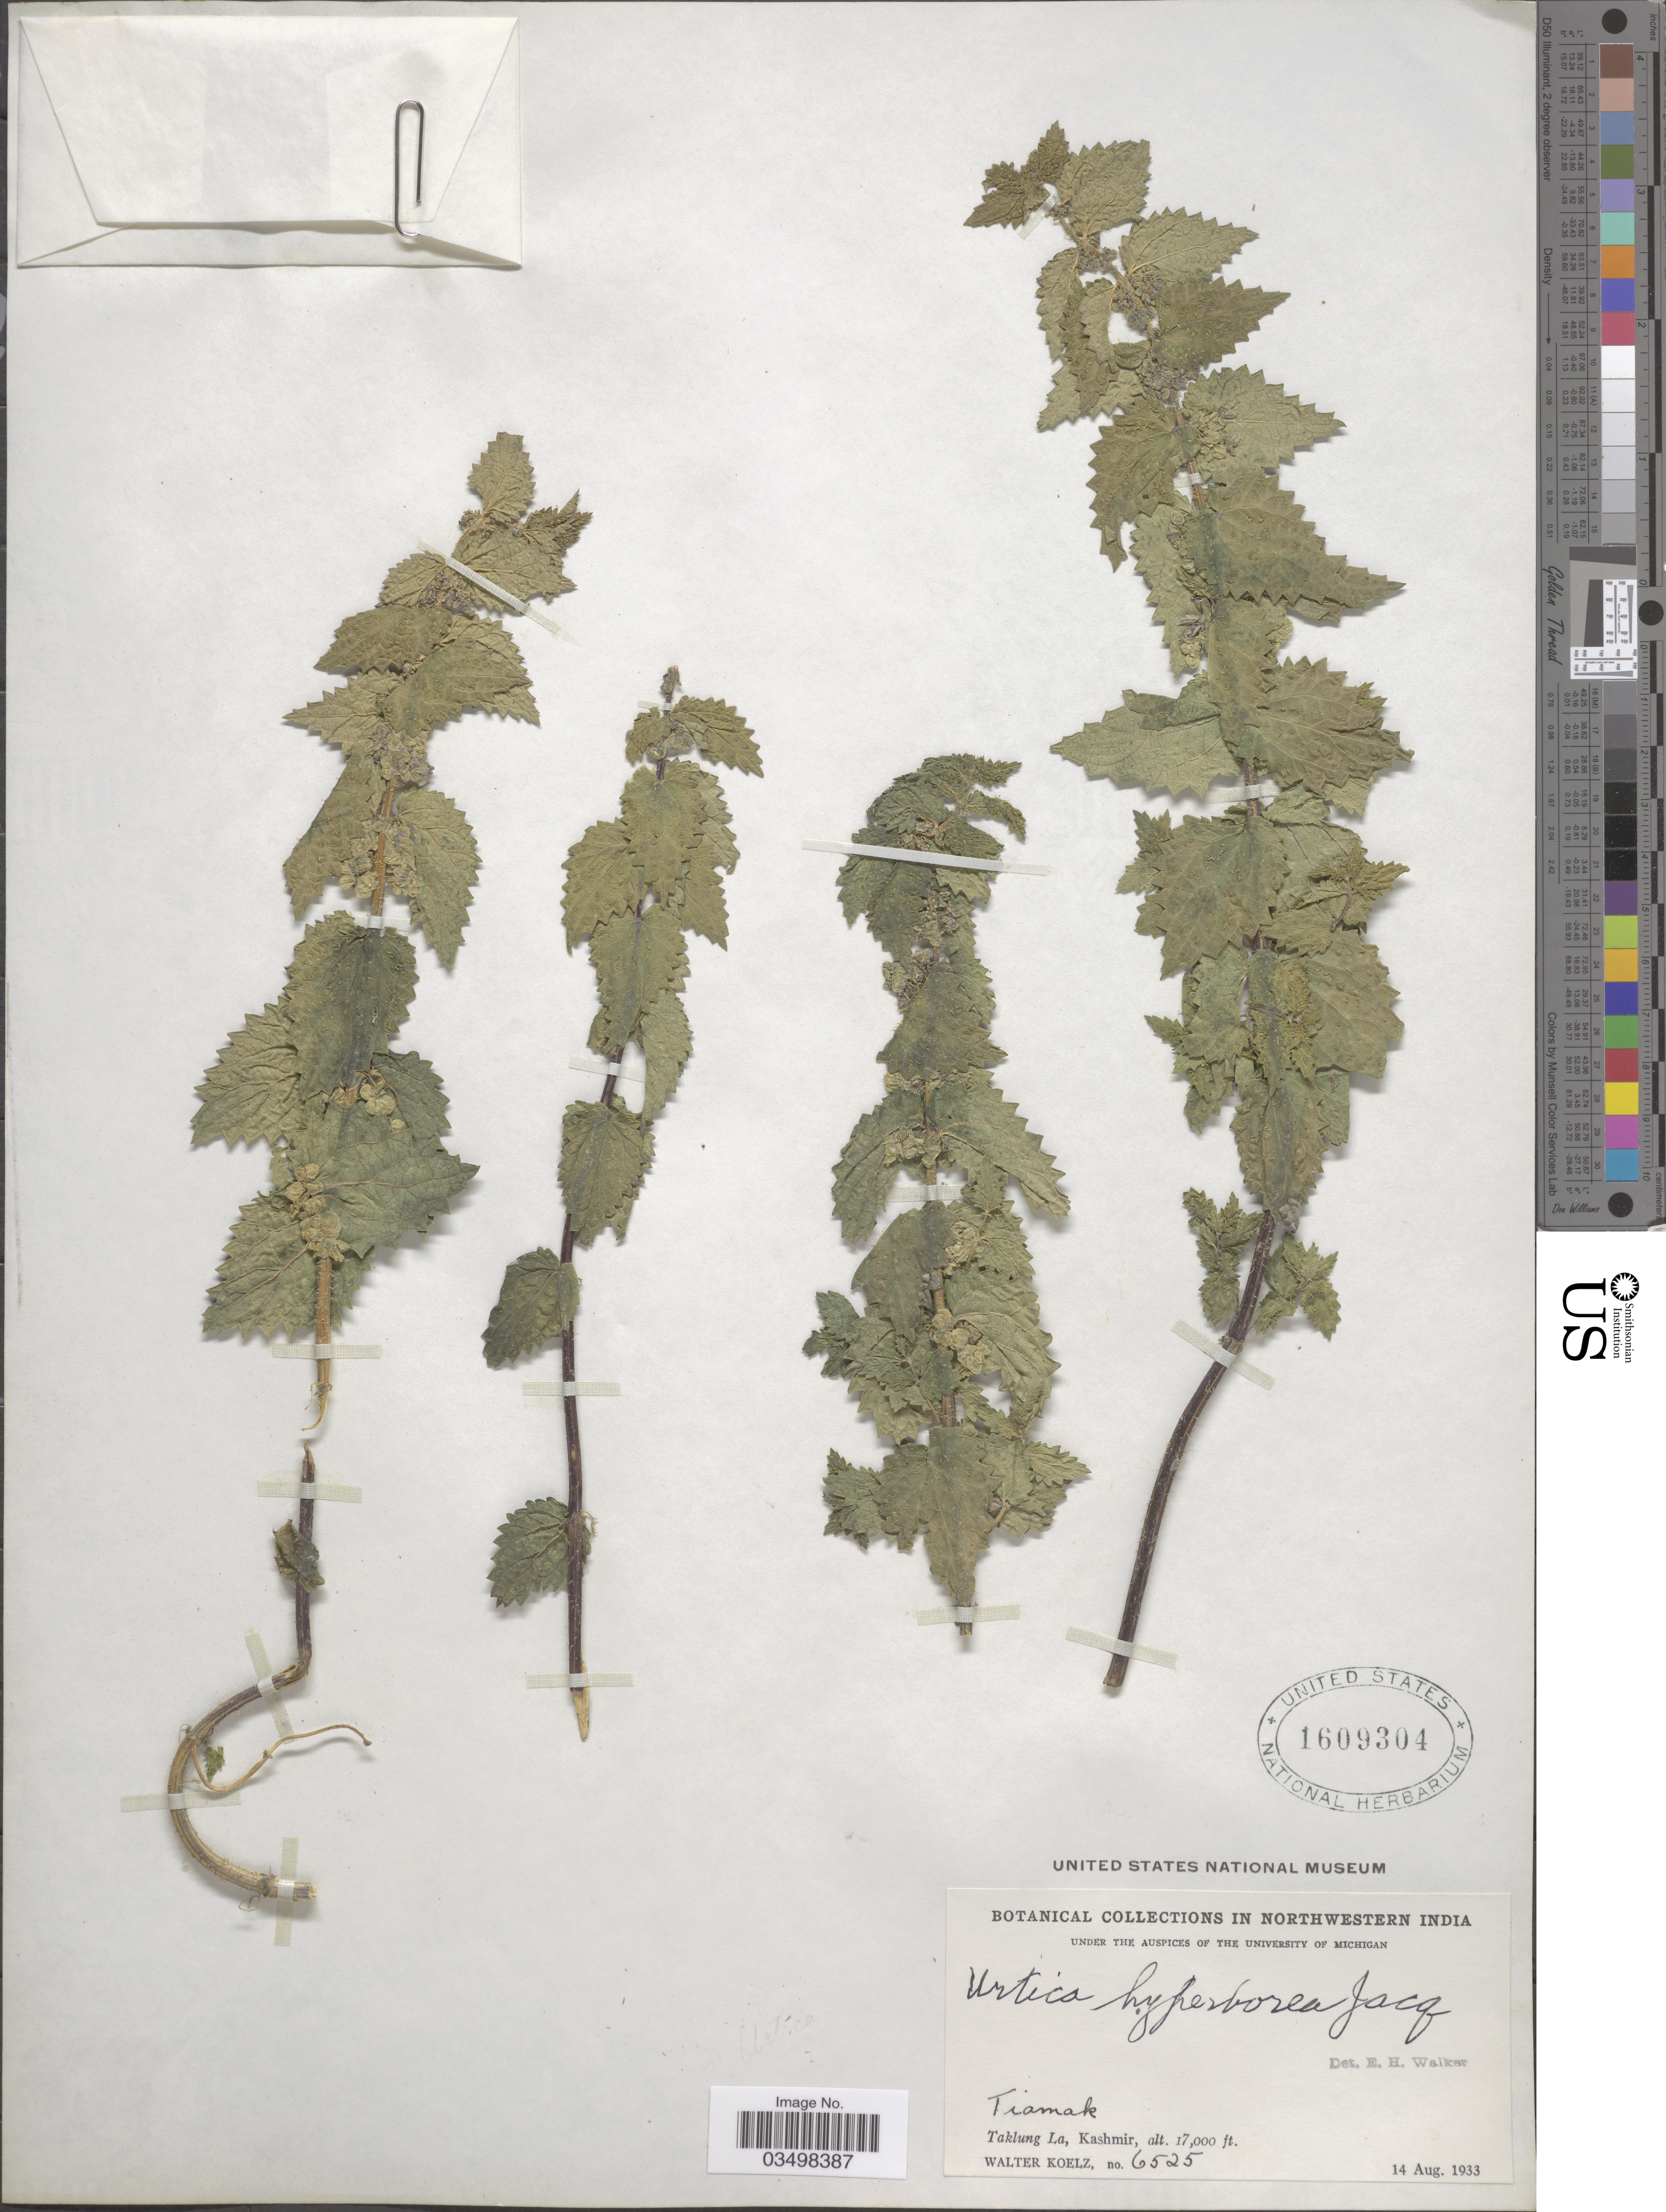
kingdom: Plantae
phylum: Tracheophyta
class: Magnoliopsida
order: Rosales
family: Urticaceae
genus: Urtica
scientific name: Urtica hyperborea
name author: Jacq. ex Wedd.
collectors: W. N. Koelz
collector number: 6525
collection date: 1933-08-14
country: India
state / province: Jammu and Kashmir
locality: Northwestern India. Tiamak. Taklung la, Kashmir.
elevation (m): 5182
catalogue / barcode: US 1609304